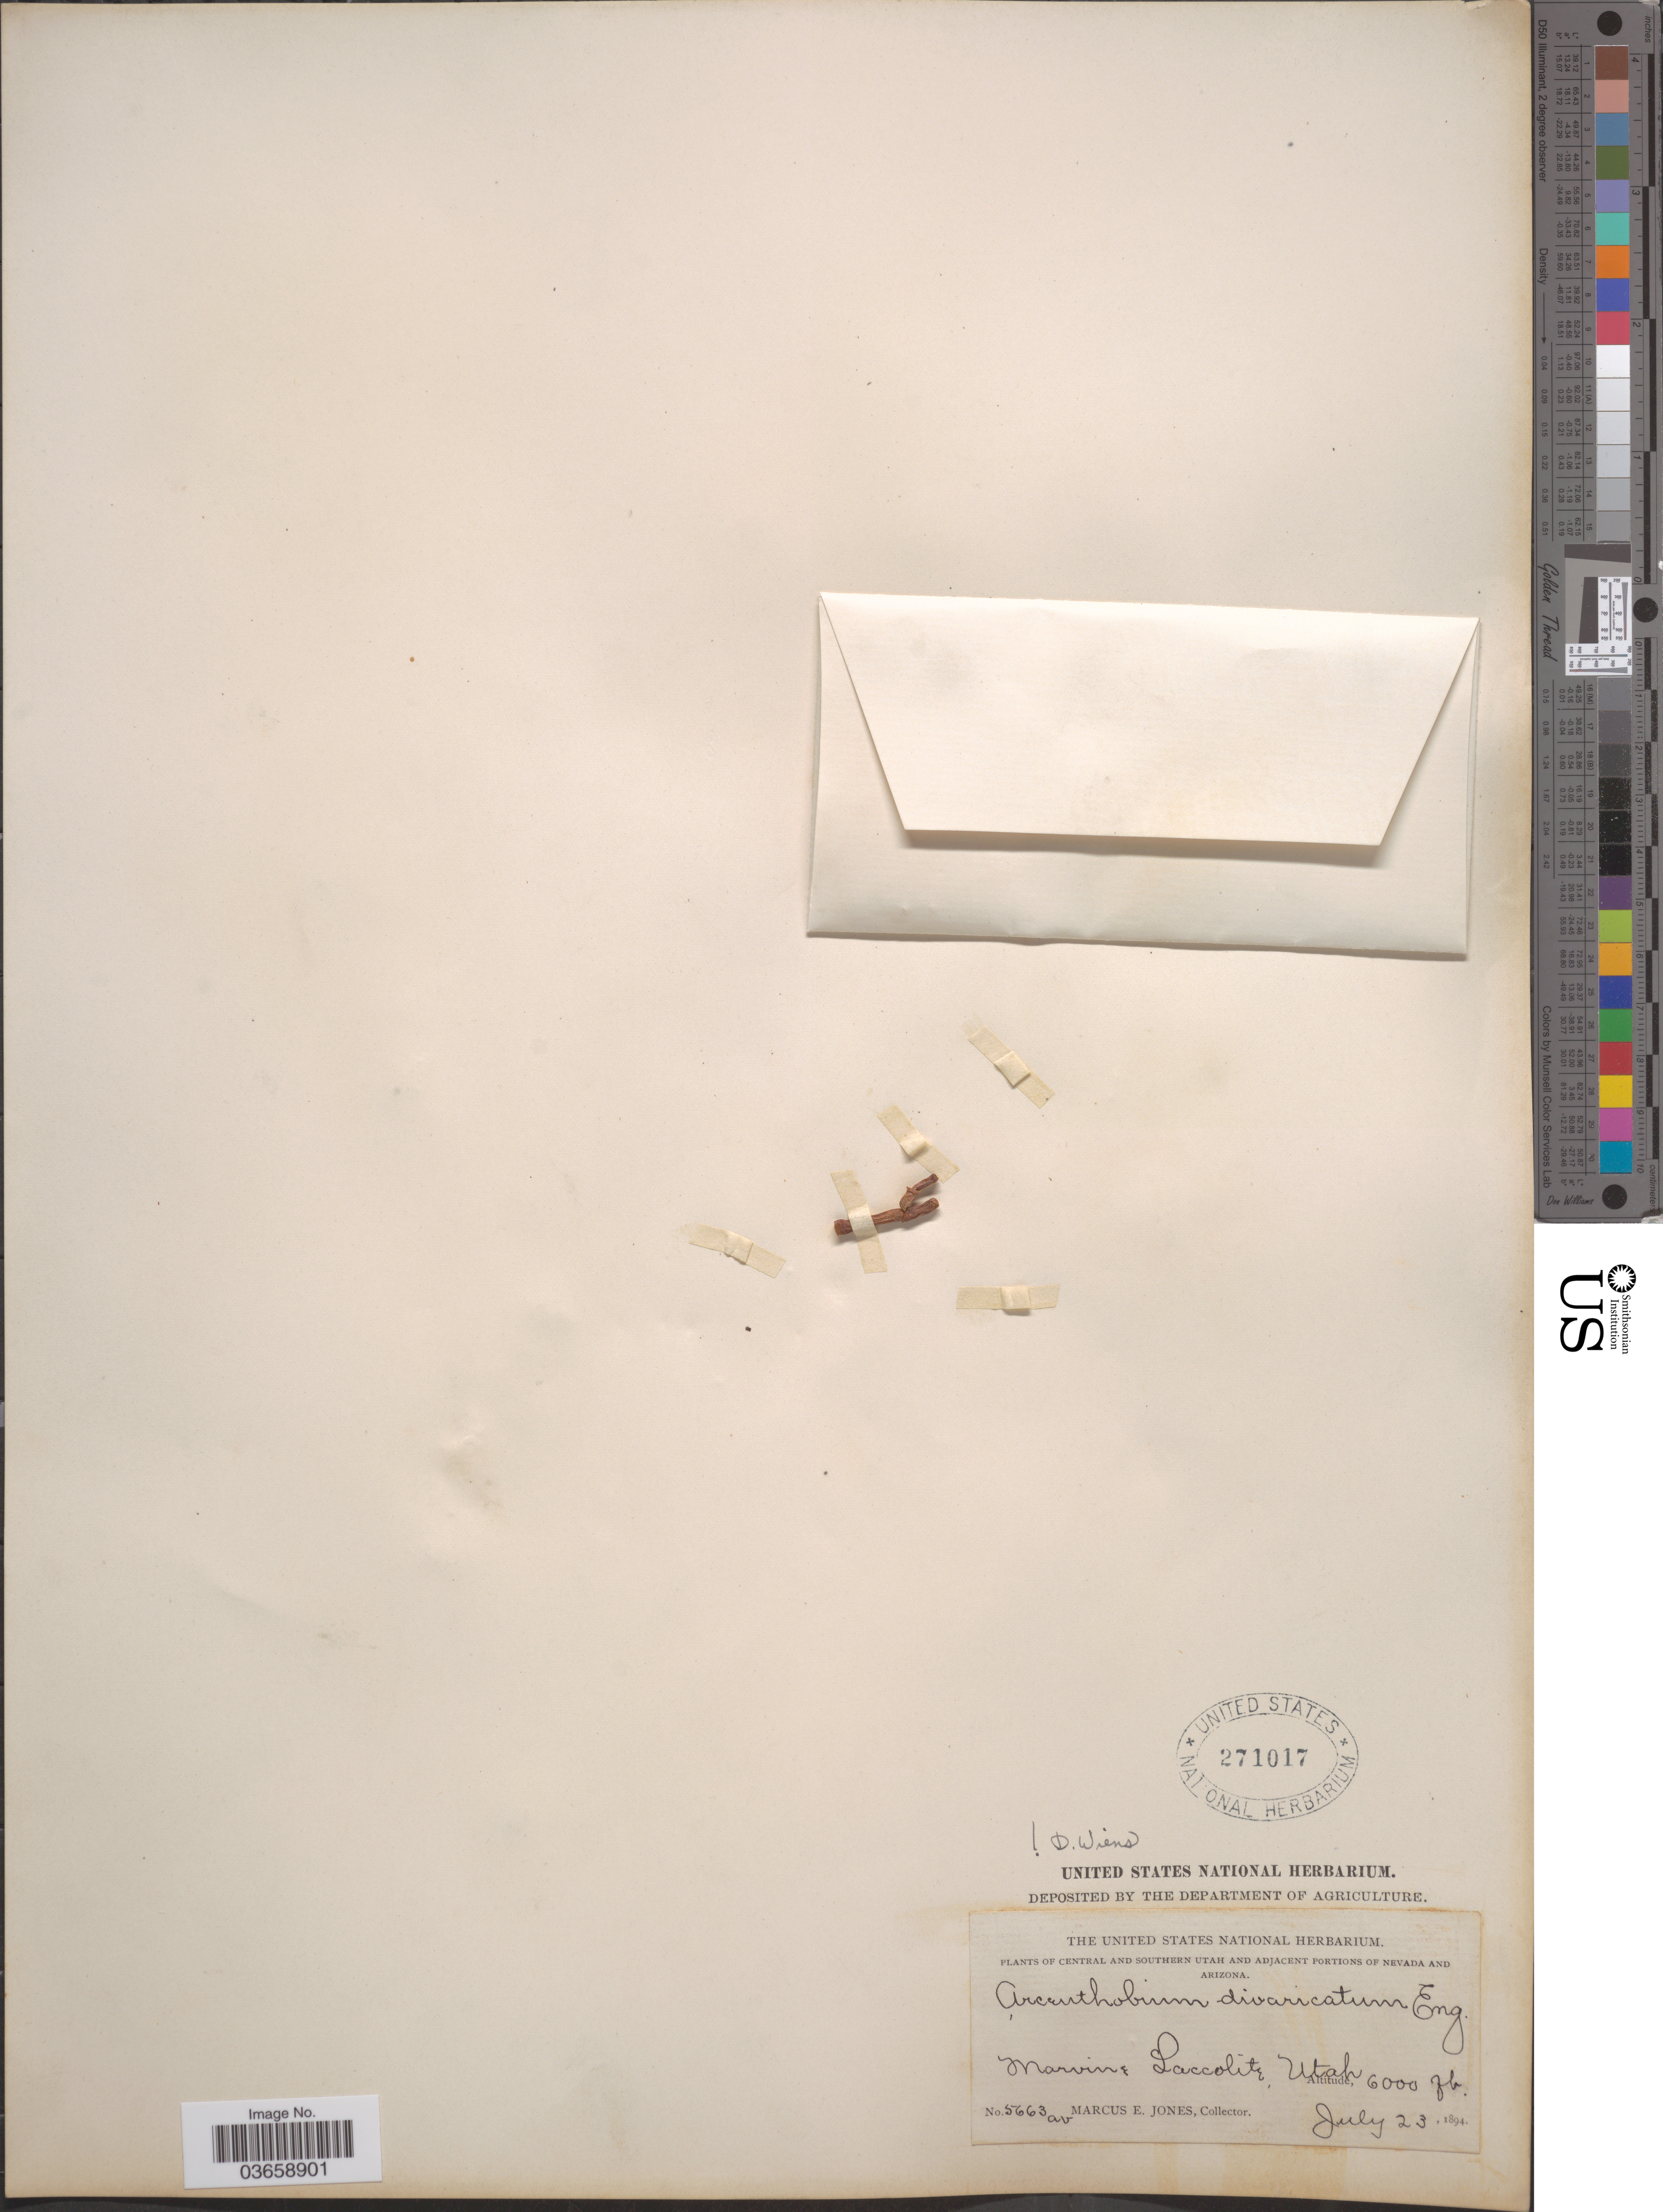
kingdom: Plantae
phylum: Tracheophyta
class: Magnoliopsida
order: Santalales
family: Viscaceae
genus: Arceuthobium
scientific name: Arceuthobium campylopodum f. divaricatum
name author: (Engelm.) L.S. Gill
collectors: M. E. Jones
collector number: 5663av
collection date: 1894-07-23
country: United States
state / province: Utah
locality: Central and southern Utah. Marvine Laccolite.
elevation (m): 1829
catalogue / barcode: US 271017